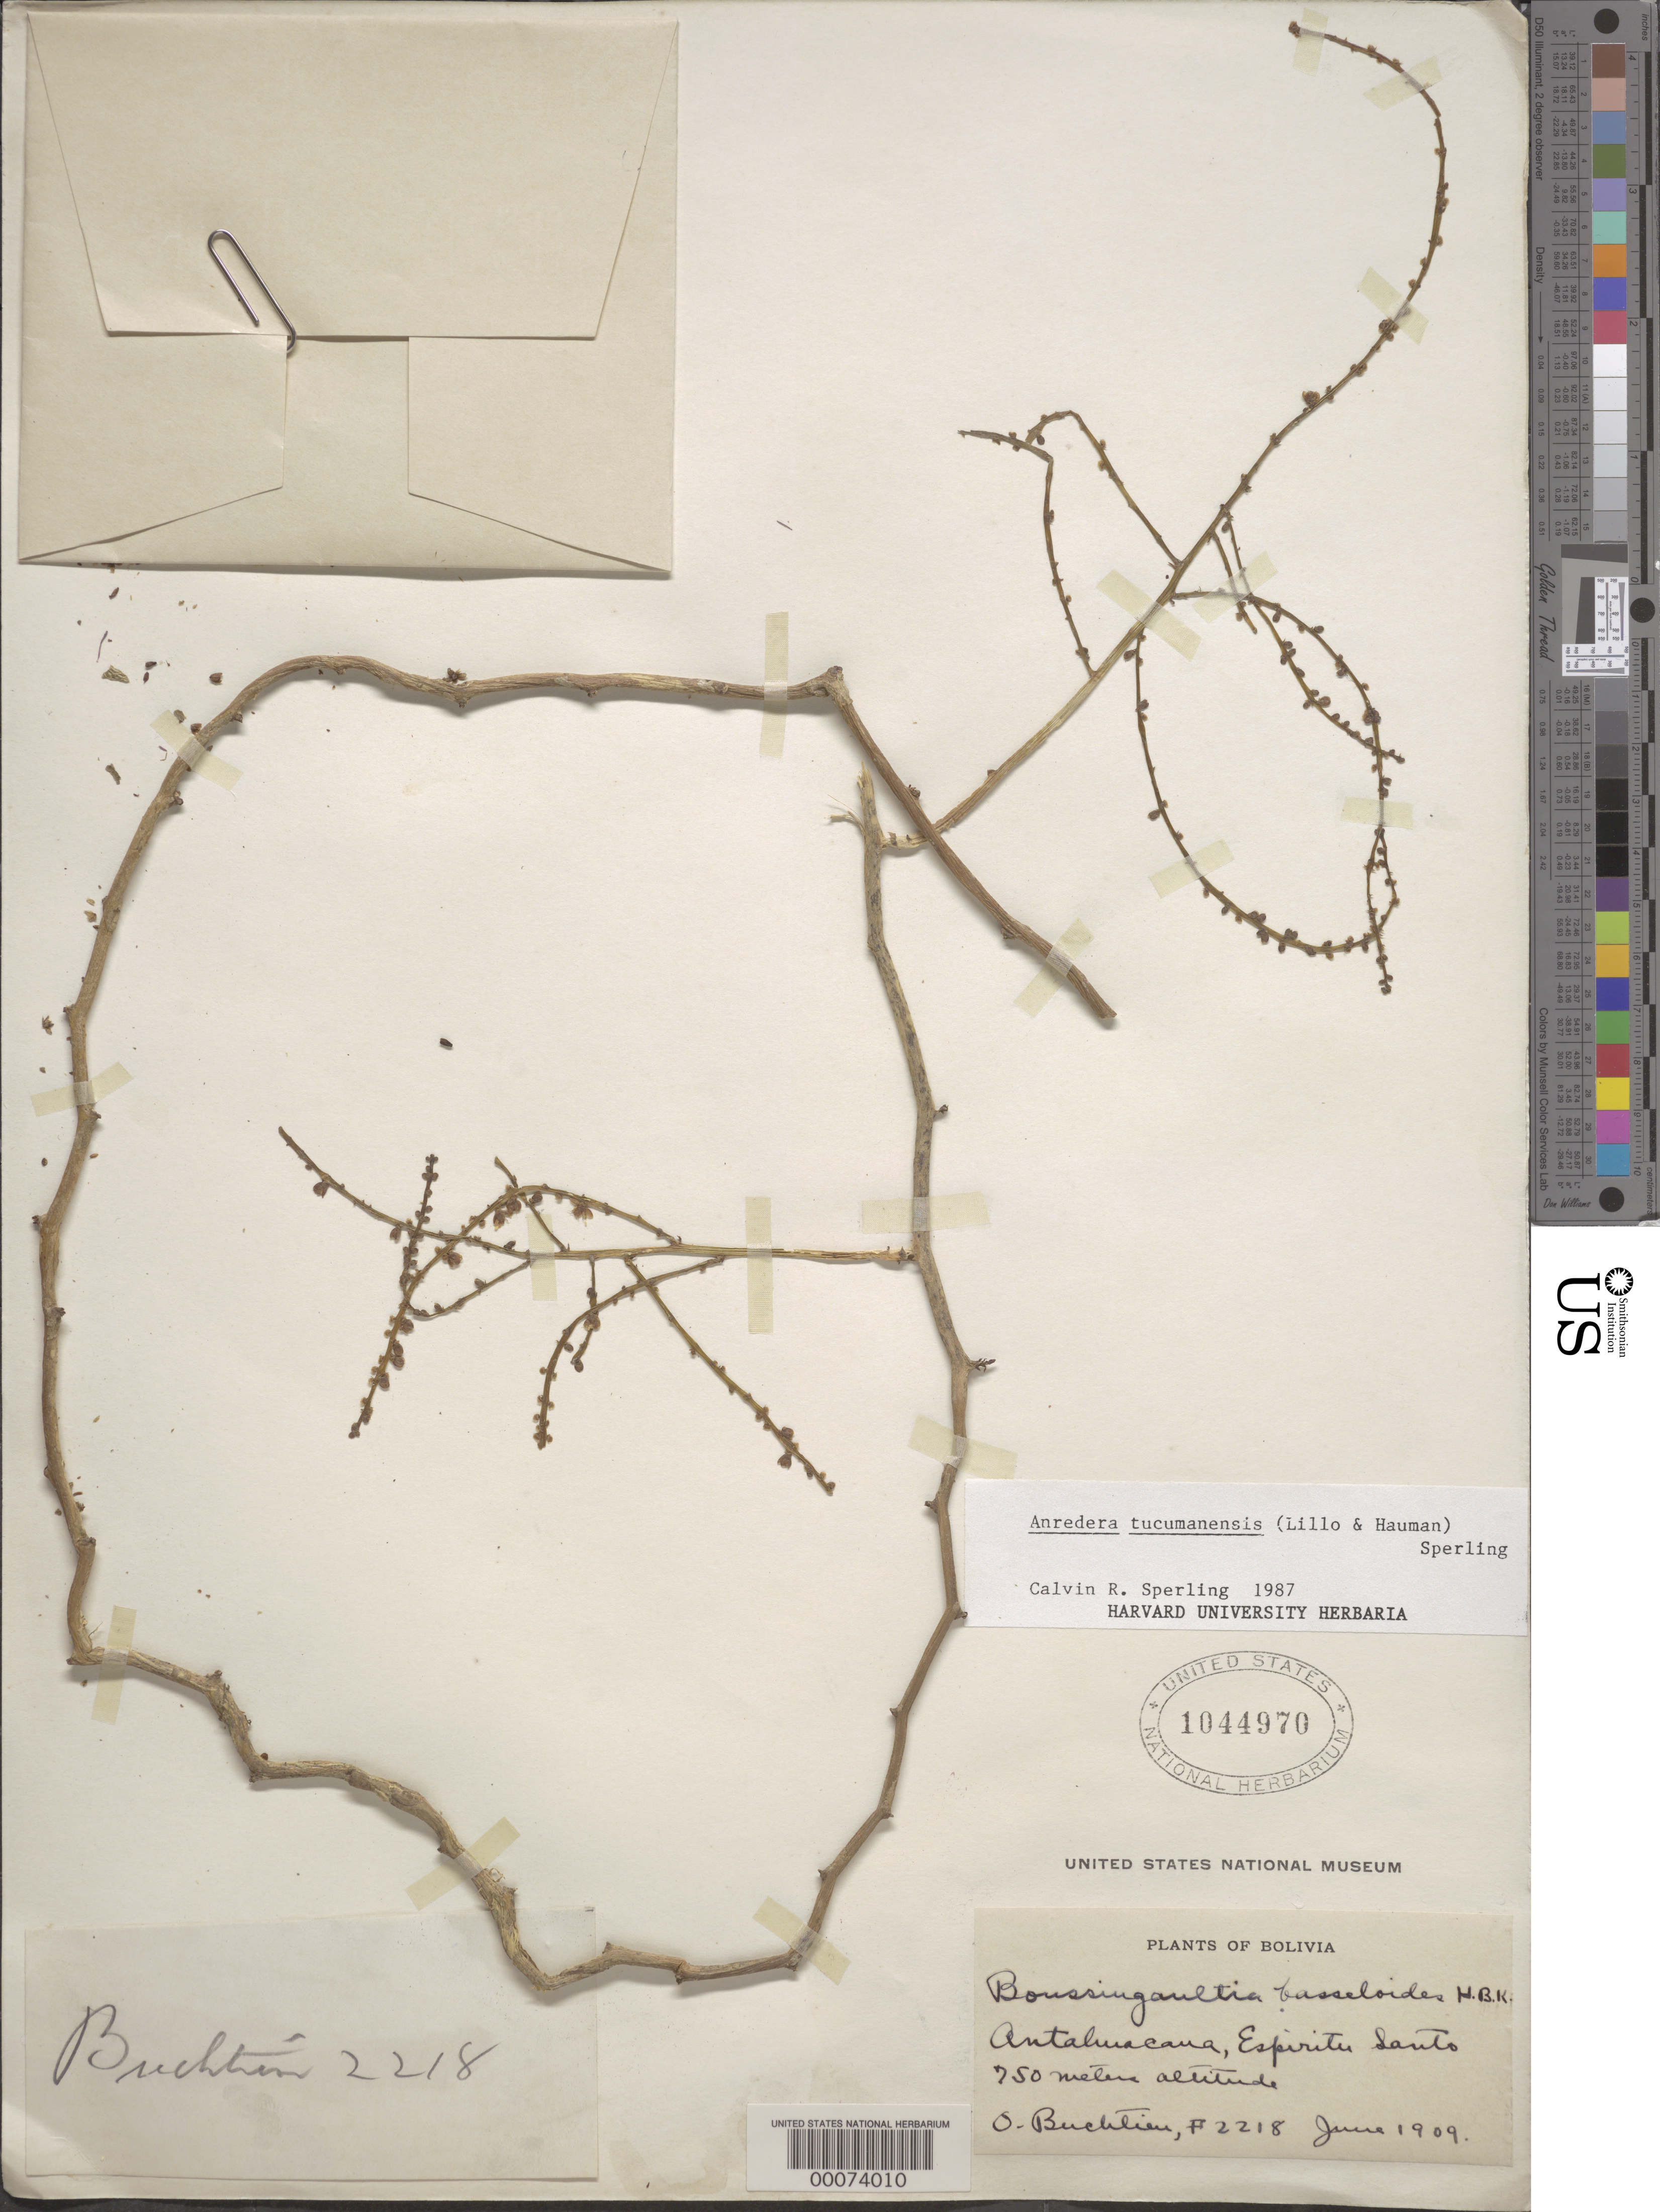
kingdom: Plantae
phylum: Tracheophyta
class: Magnoliopsida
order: Caryophyllales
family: Basellaceae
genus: Anredera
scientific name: Anredera tucumanensis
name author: (Lillo & Hauman) Sperling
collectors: O. Buchtien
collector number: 2218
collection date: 1909-06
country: Bolivia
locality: Antahuacana, Espiritu Santo.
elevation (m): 750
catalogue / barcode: US 1044970